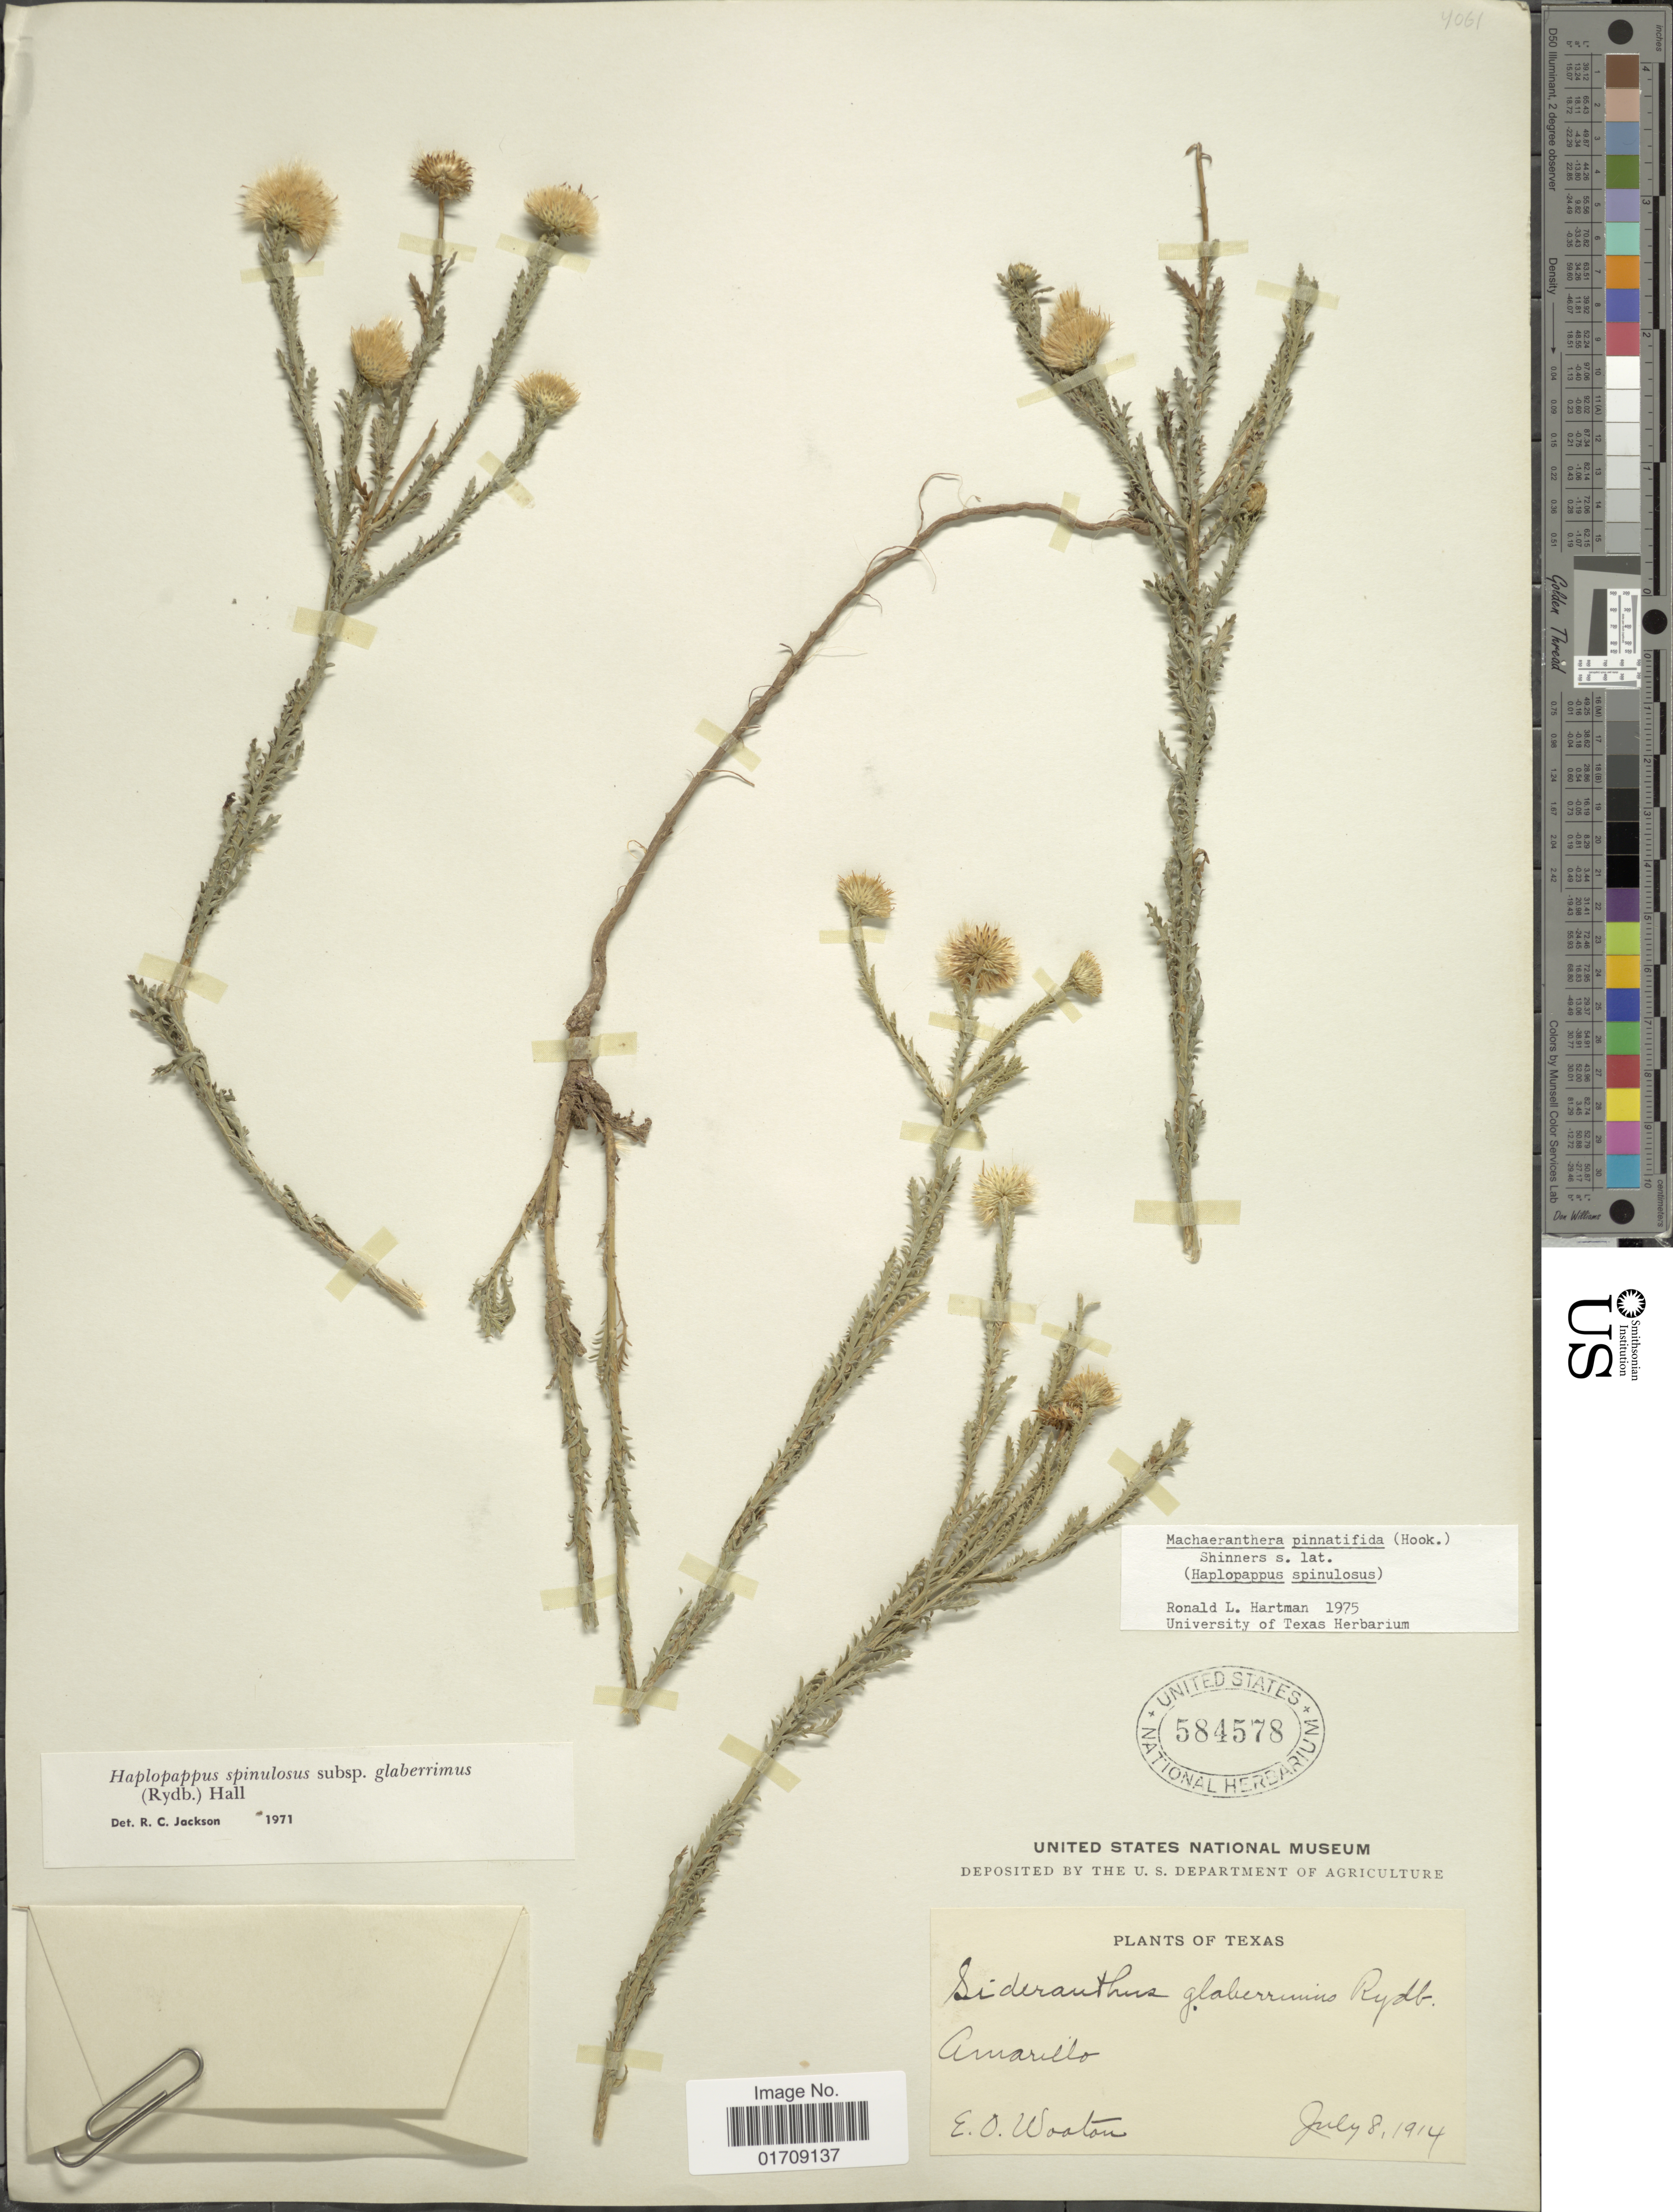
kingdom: Plantae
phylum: Tracheophyta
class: Magnoliopsida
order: Asterales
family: Asteraceae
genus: Machaeranthera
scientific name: Machaeranthera pinnatifida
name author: (Hook.) Shinners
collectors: E. O. Wooton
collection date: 1914-07-08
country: United States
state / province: Texas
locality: Amarillo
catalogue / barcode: US 584578